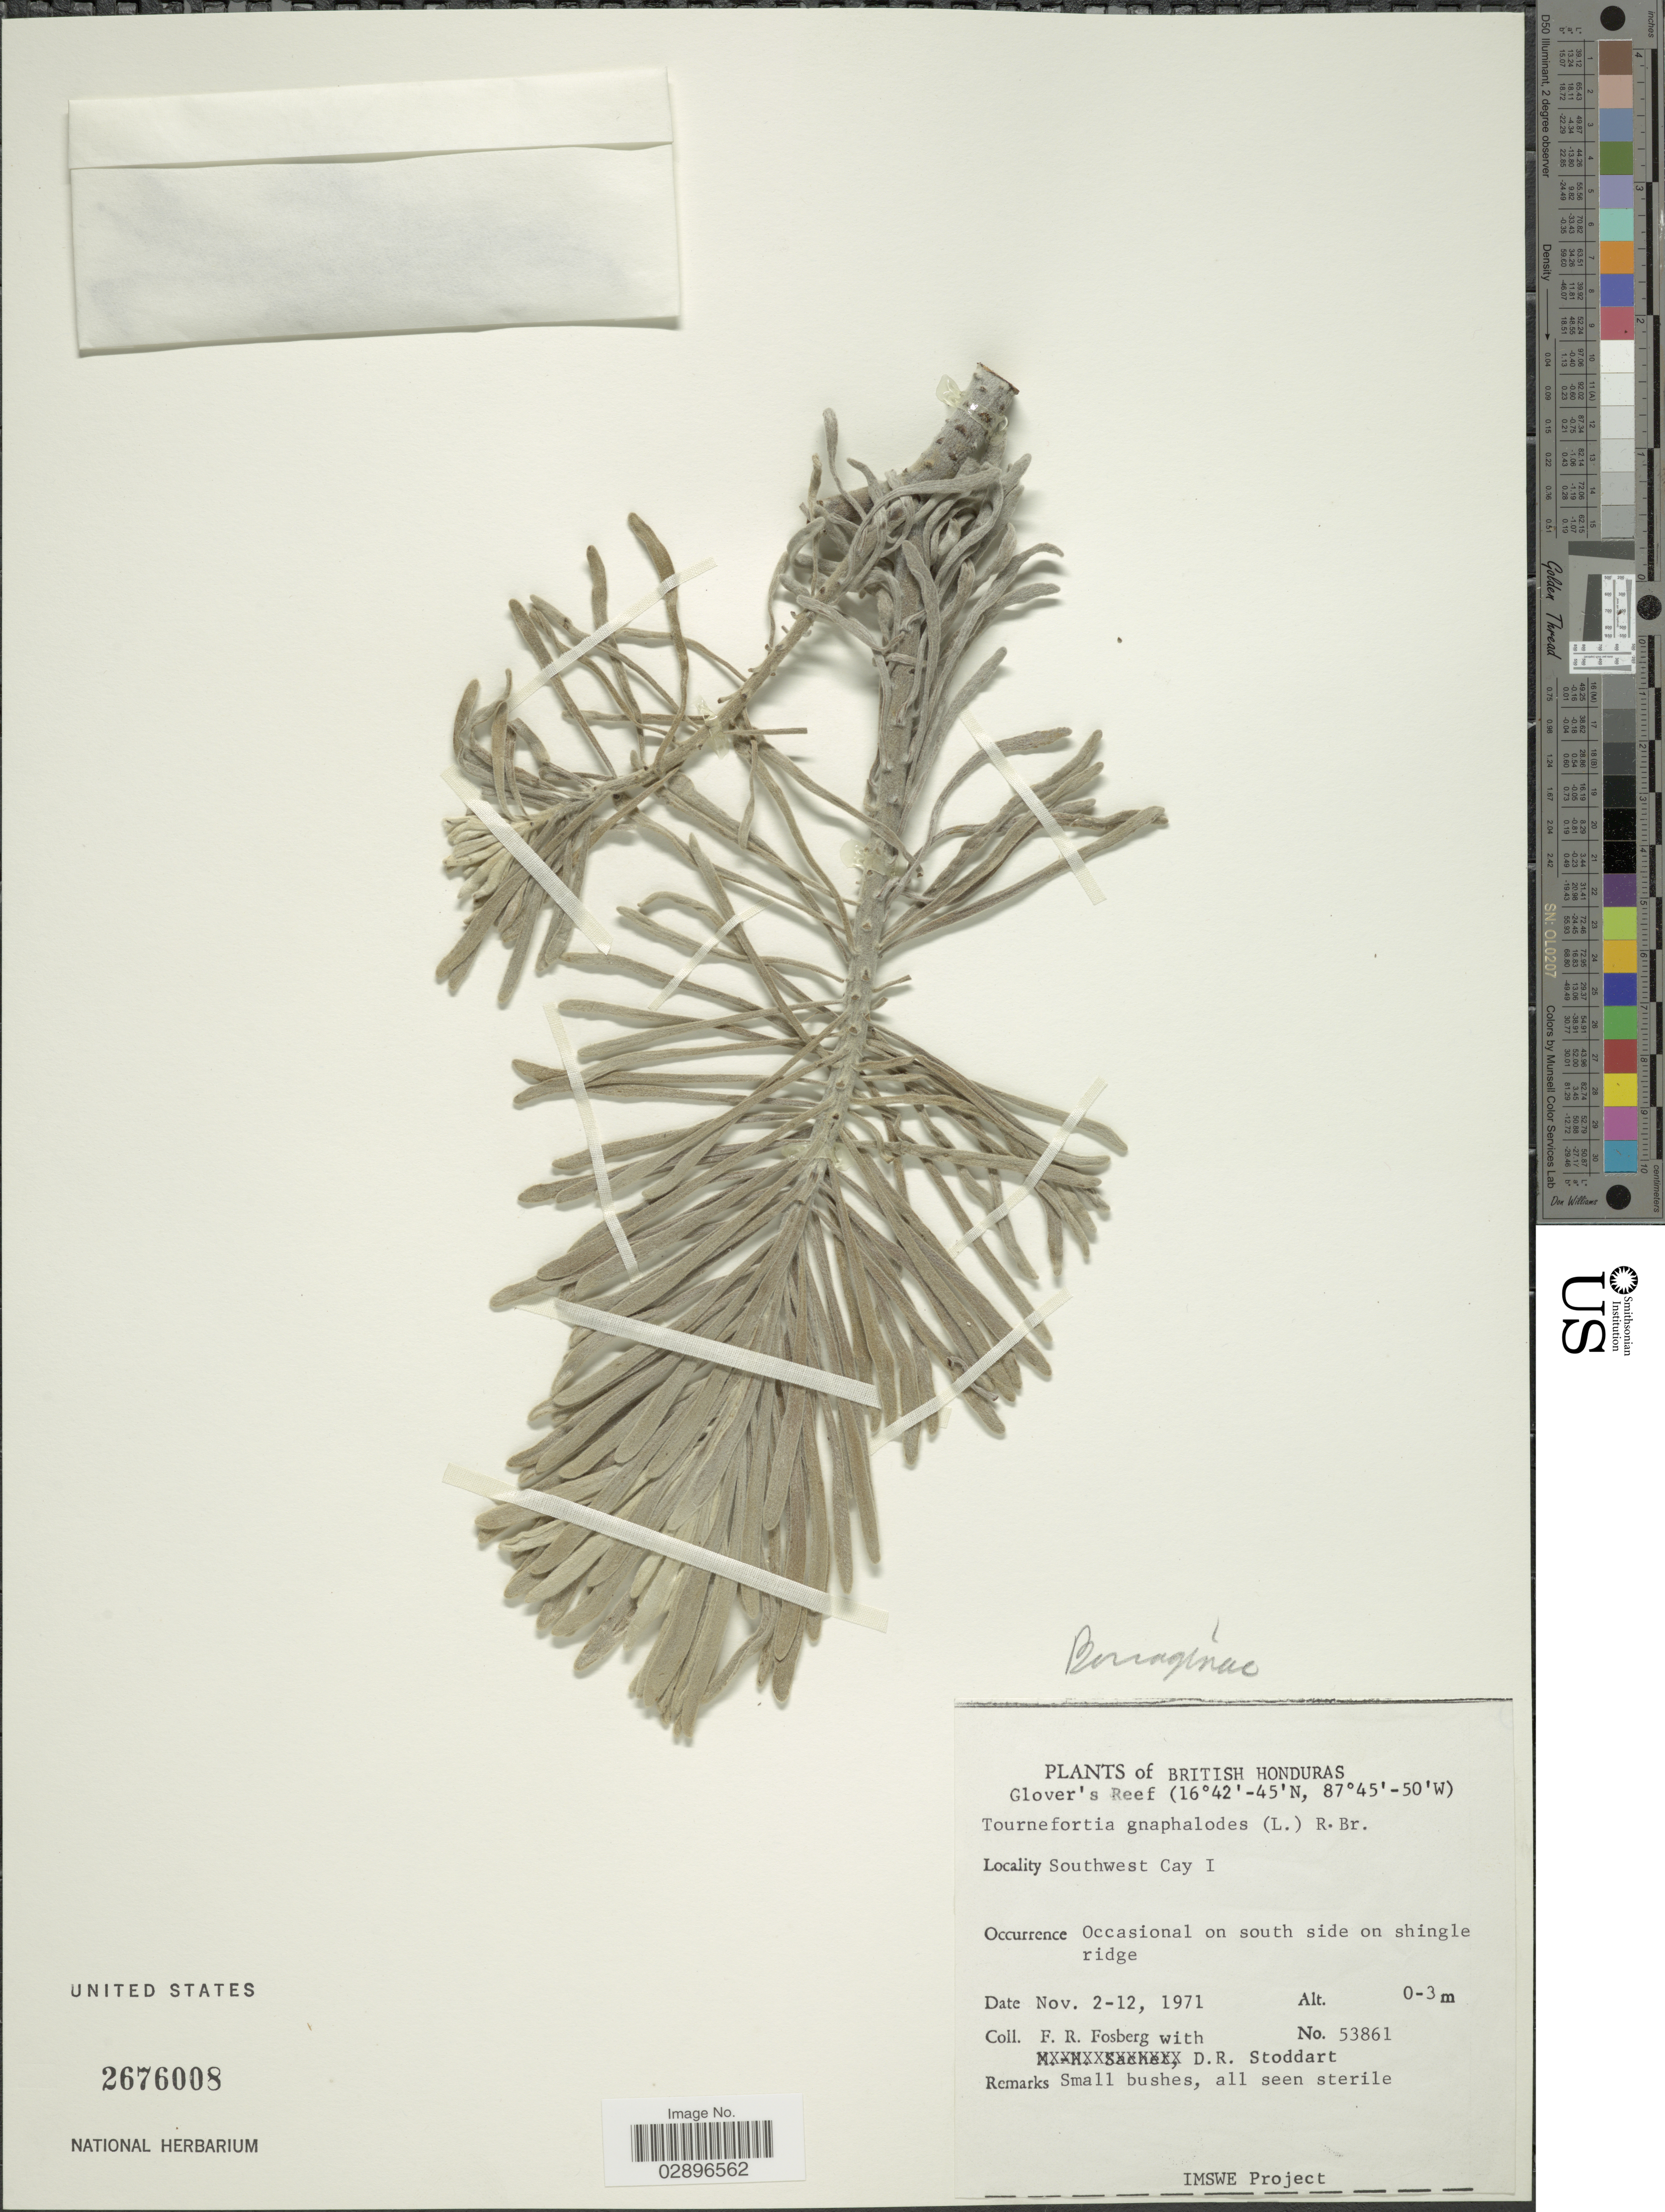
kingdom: Plantae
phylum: Tracheophyta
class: Magnoliopsida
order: Boraginales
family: Heliotropiaceae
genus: Tournefortia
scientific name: Tournefortia gnaphalodes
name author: (L.) R. Br. ex Roem. & Schult.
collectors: F. R. Fosberg & D. R. Stoddart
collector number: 53861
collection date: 1971-11-02/1971-11-12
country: Belize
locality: British Honduras. Glover's Reef. Southwest Cay I.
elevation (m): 0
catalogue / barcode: US 2676008